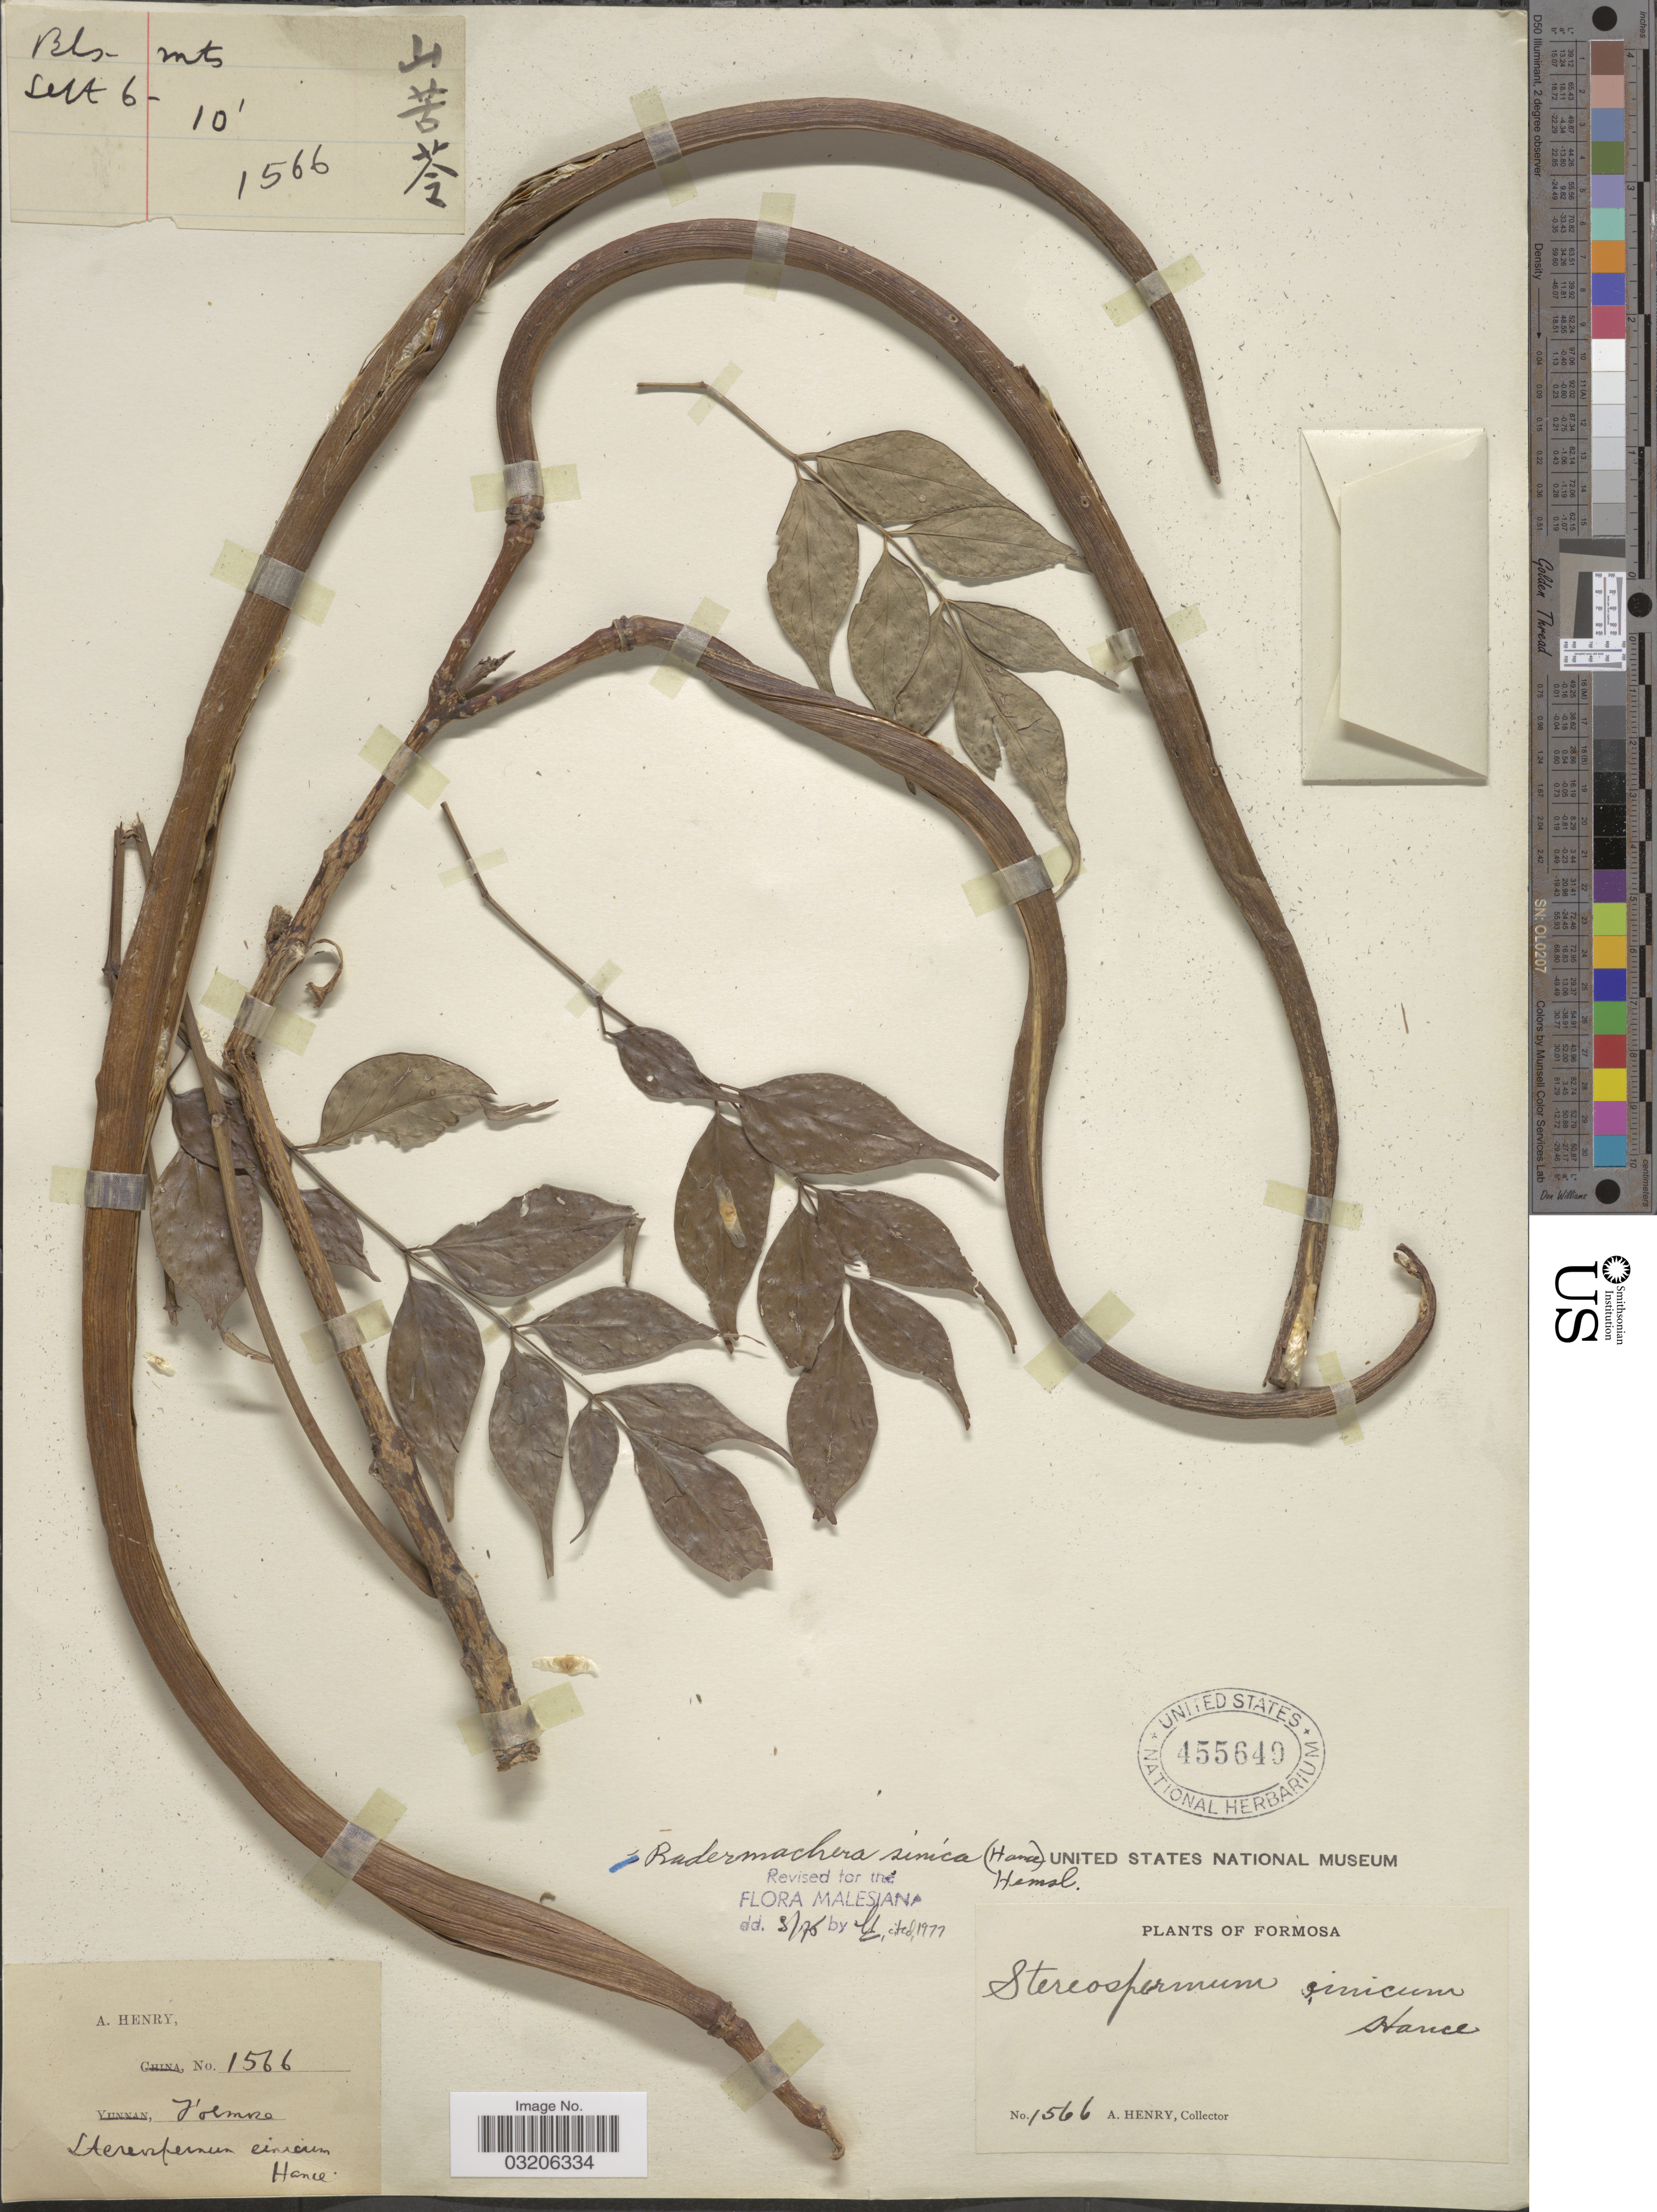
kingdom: Plantae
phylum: Tracheophyta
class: Magnoliopsida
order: Lamiales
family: Bignoniaceae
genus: Radermachera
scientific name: Radermachera sinica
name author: (Hance) Hemsl.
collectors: A. Henry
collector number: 1566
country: Taiwan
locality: Formosa, Bankinsing. Bankinsing mts.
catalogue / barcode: US 455649